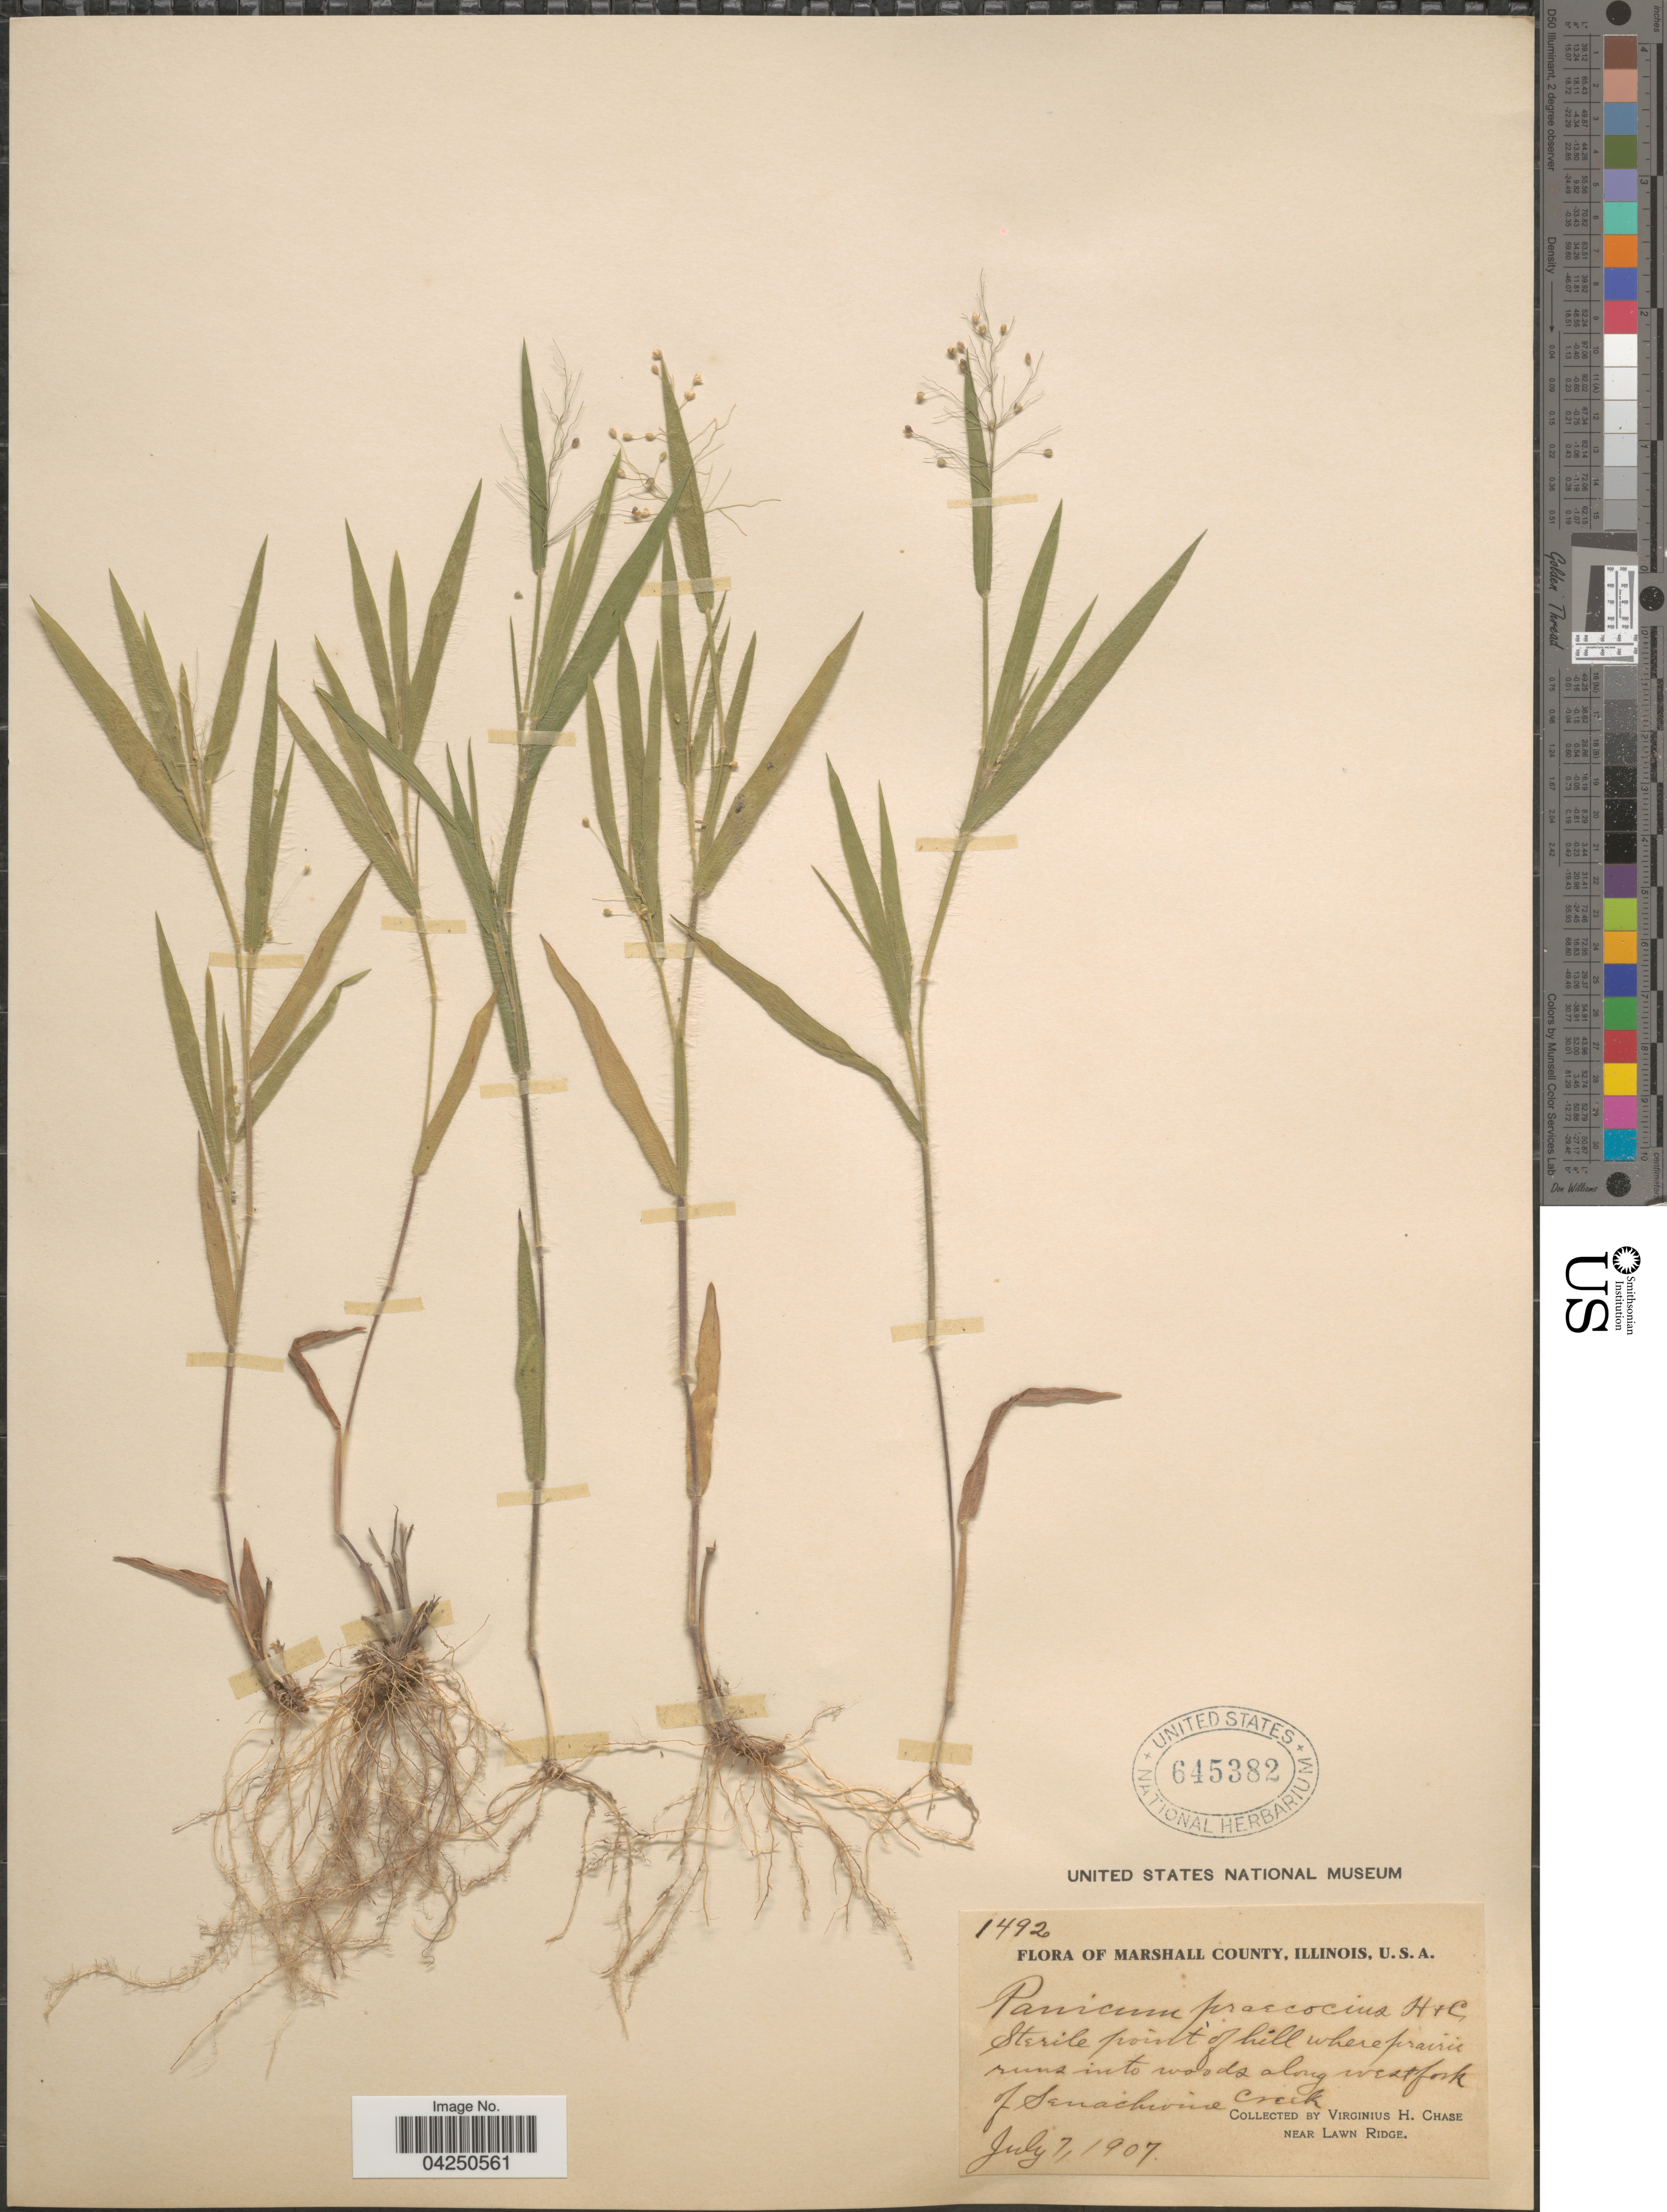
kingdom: Plantae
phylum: Tracheophyta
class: Liliopsida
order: Poales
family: Poaceae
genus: Dichanthelium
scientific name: Dichanthelium acuminatum var. acuminatum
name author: (Sw.) Gould & C.A. Clark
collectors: V. H. Chase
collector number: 1492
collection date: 1907-07-07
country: United States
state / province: Illinois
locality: Marshall County. Sterile point of hill where prairie runs into woods along west fork of Senachwine Creek. Near Lawn Ridge.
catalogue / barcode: US 645382